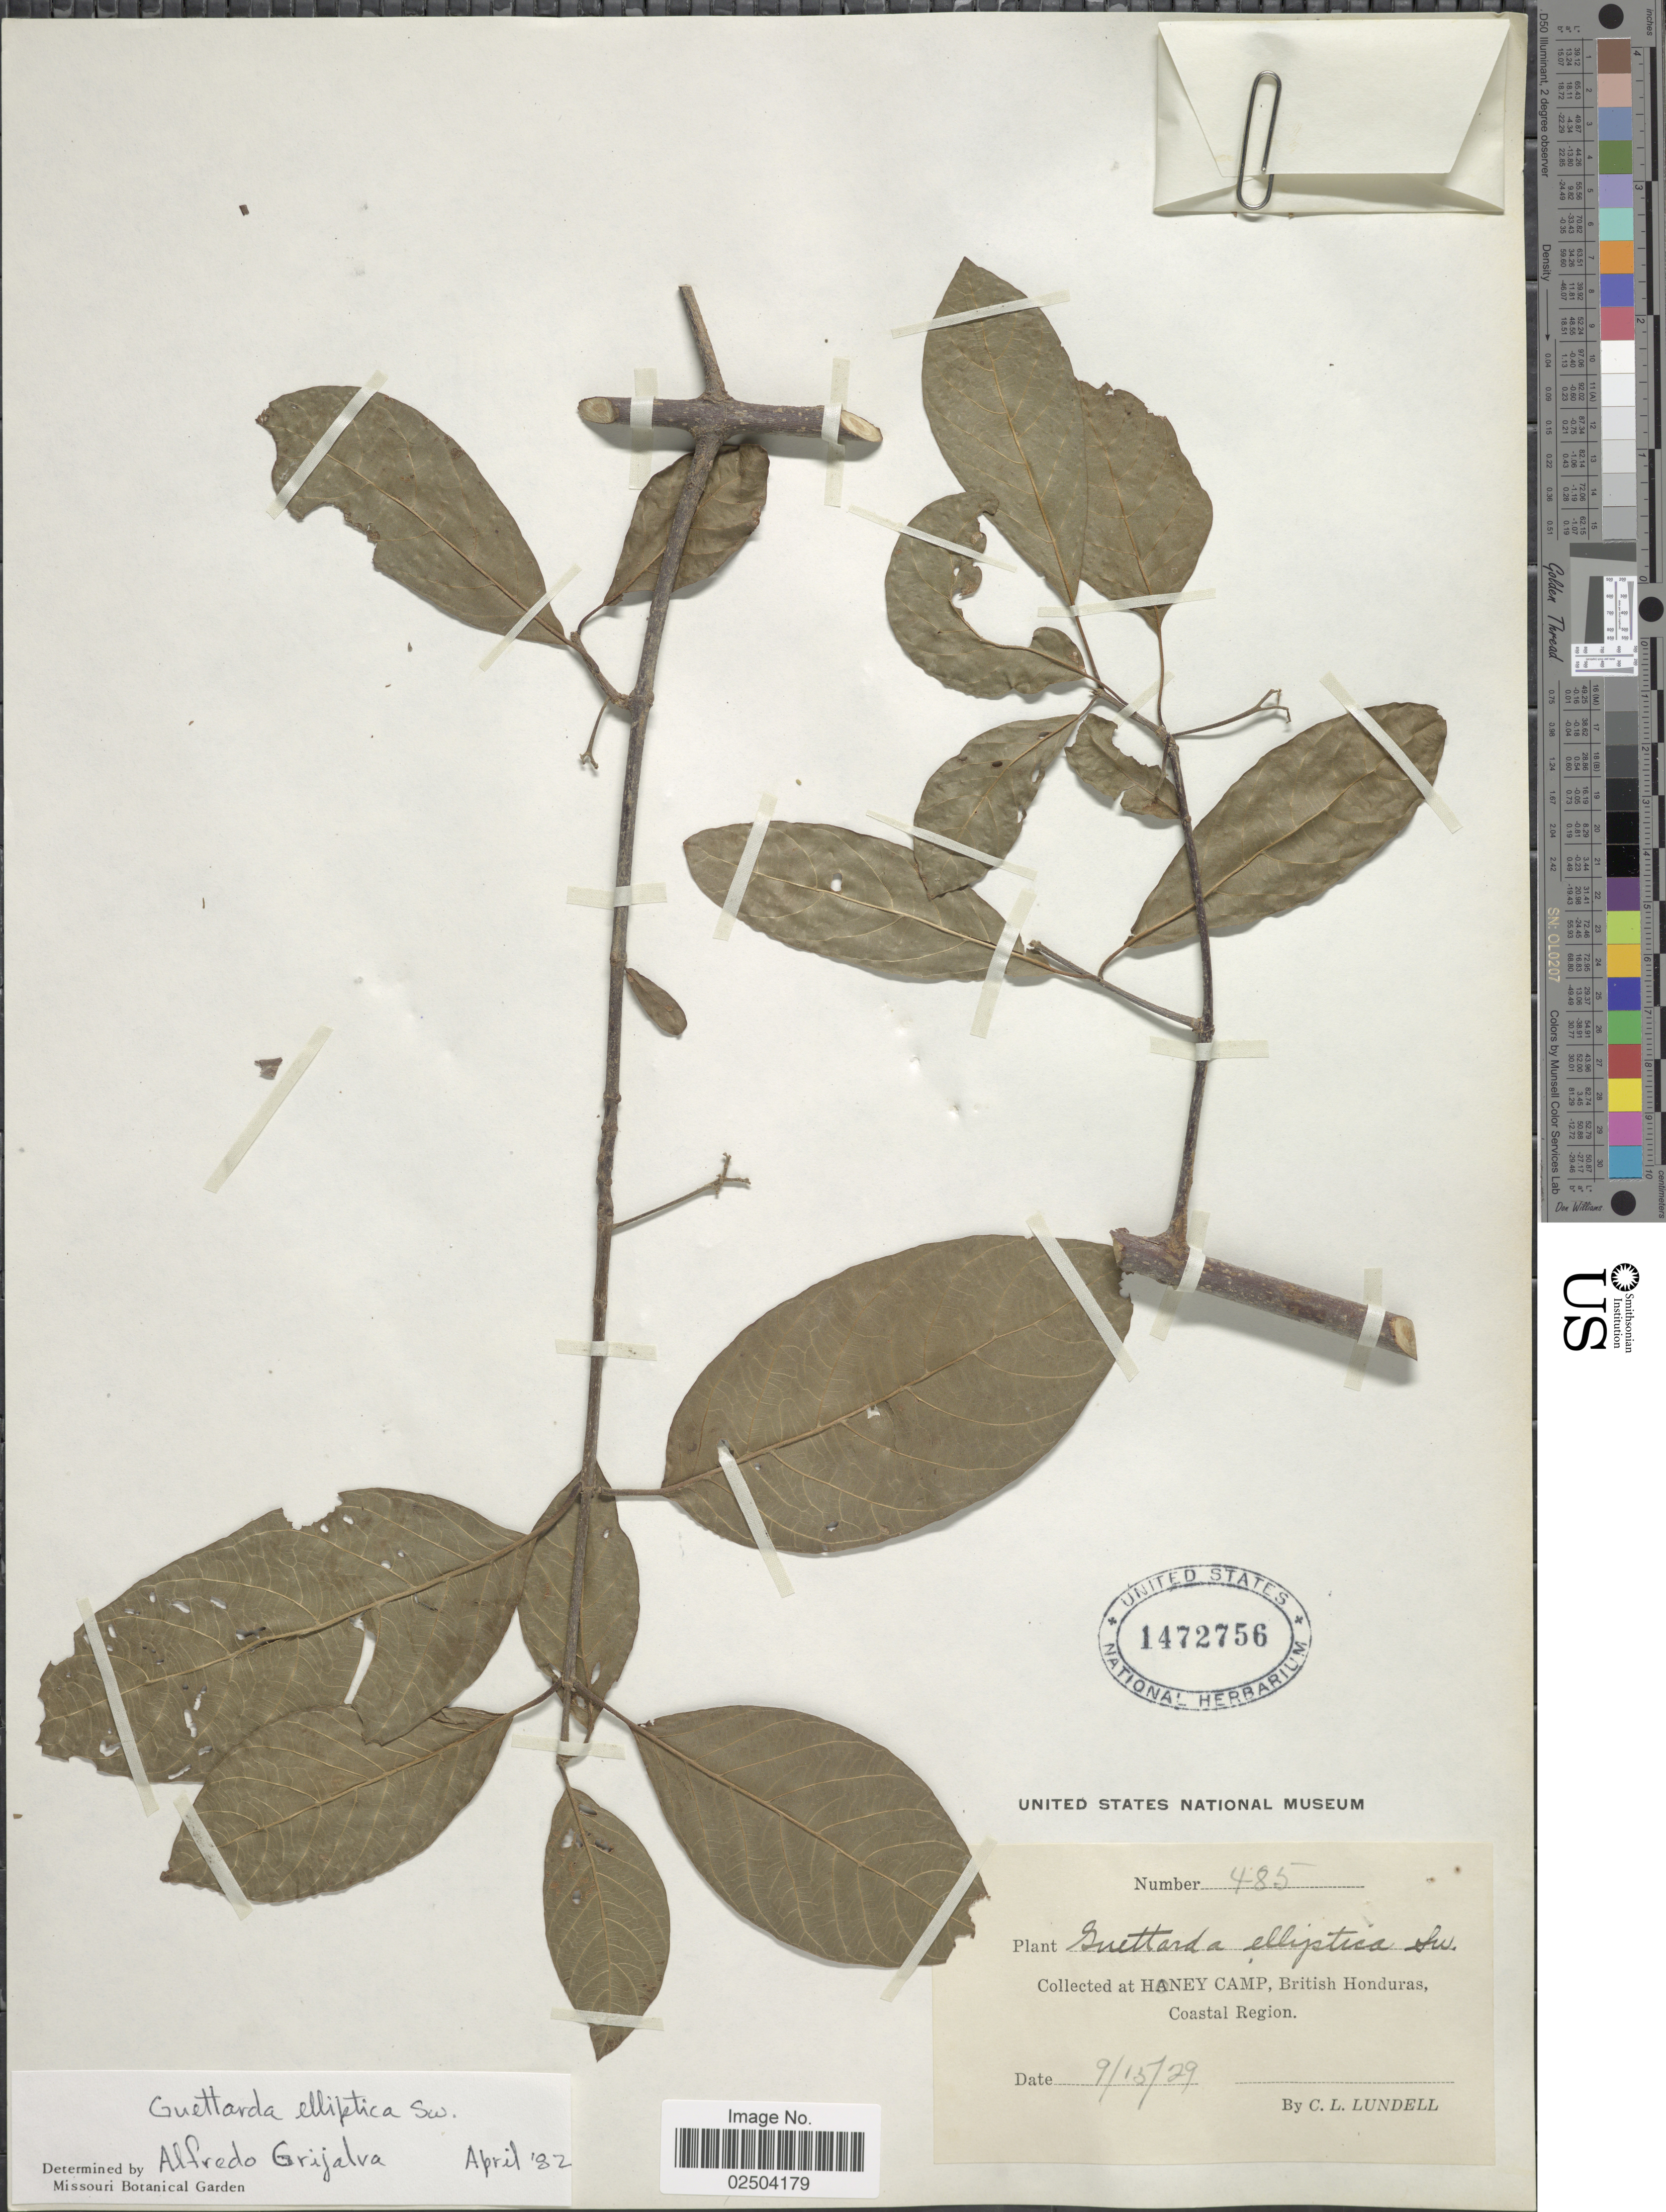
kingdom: Plantae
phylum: Tracheophyta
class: Magnoliopsida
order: Gentianales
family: Rubiaceae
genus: Guettarda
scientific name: Guettarda elliptica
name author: Sw.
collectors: C. L. Lundell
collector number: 485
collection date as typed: Transcribed d/m/y: 15/9/29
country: Belize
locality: Honey camp, British Honduras, Coastal Region.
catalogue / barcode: US 1472756